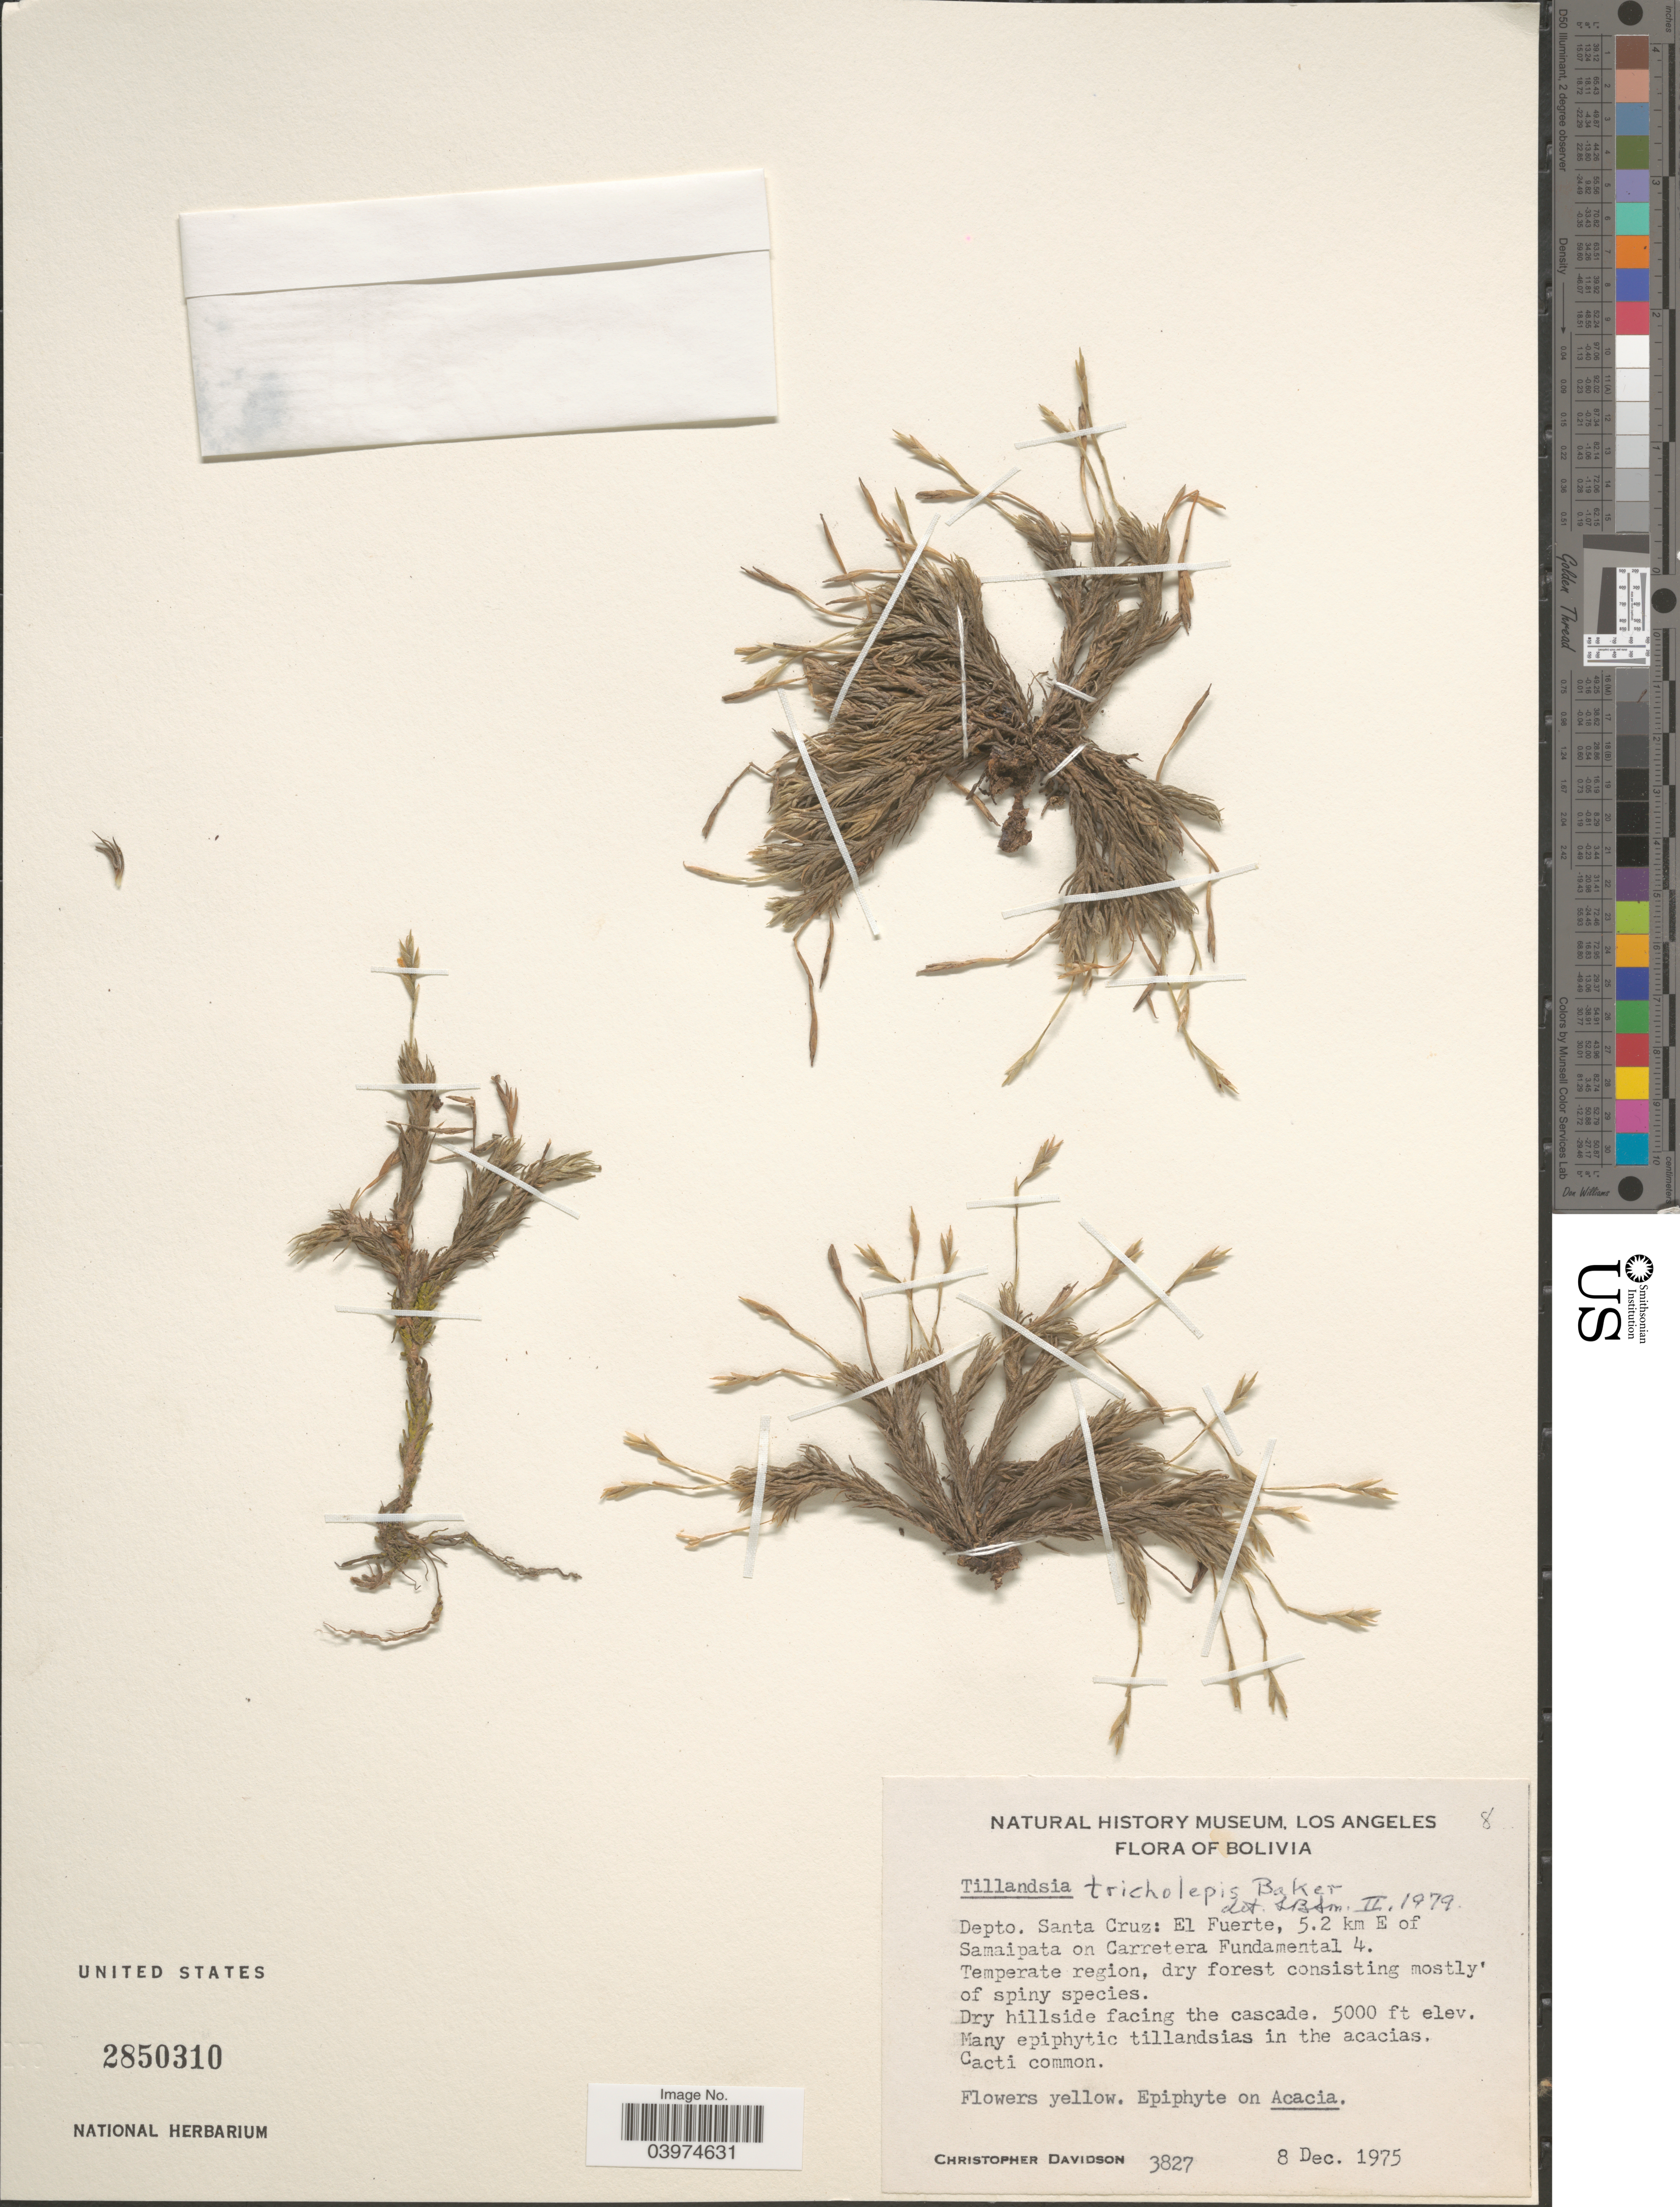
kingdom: Plantae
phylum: Tracheophyta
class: Liliopsida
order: Poales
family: Bromeliaceae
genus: Tillandsia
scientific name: Tillandsia tricholepis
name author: Baker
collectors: C. Davidson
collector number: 3827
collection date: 1975-12-08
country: Bolivia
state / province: Santa Cruz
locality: Depto. Santa Cruz: El Fuerte, 5.2 km E of Samaipata on Carretera Fundamental 4. Temperate region. Dry hillside facing the cascade.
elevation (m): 1524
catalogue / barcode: US 2850310